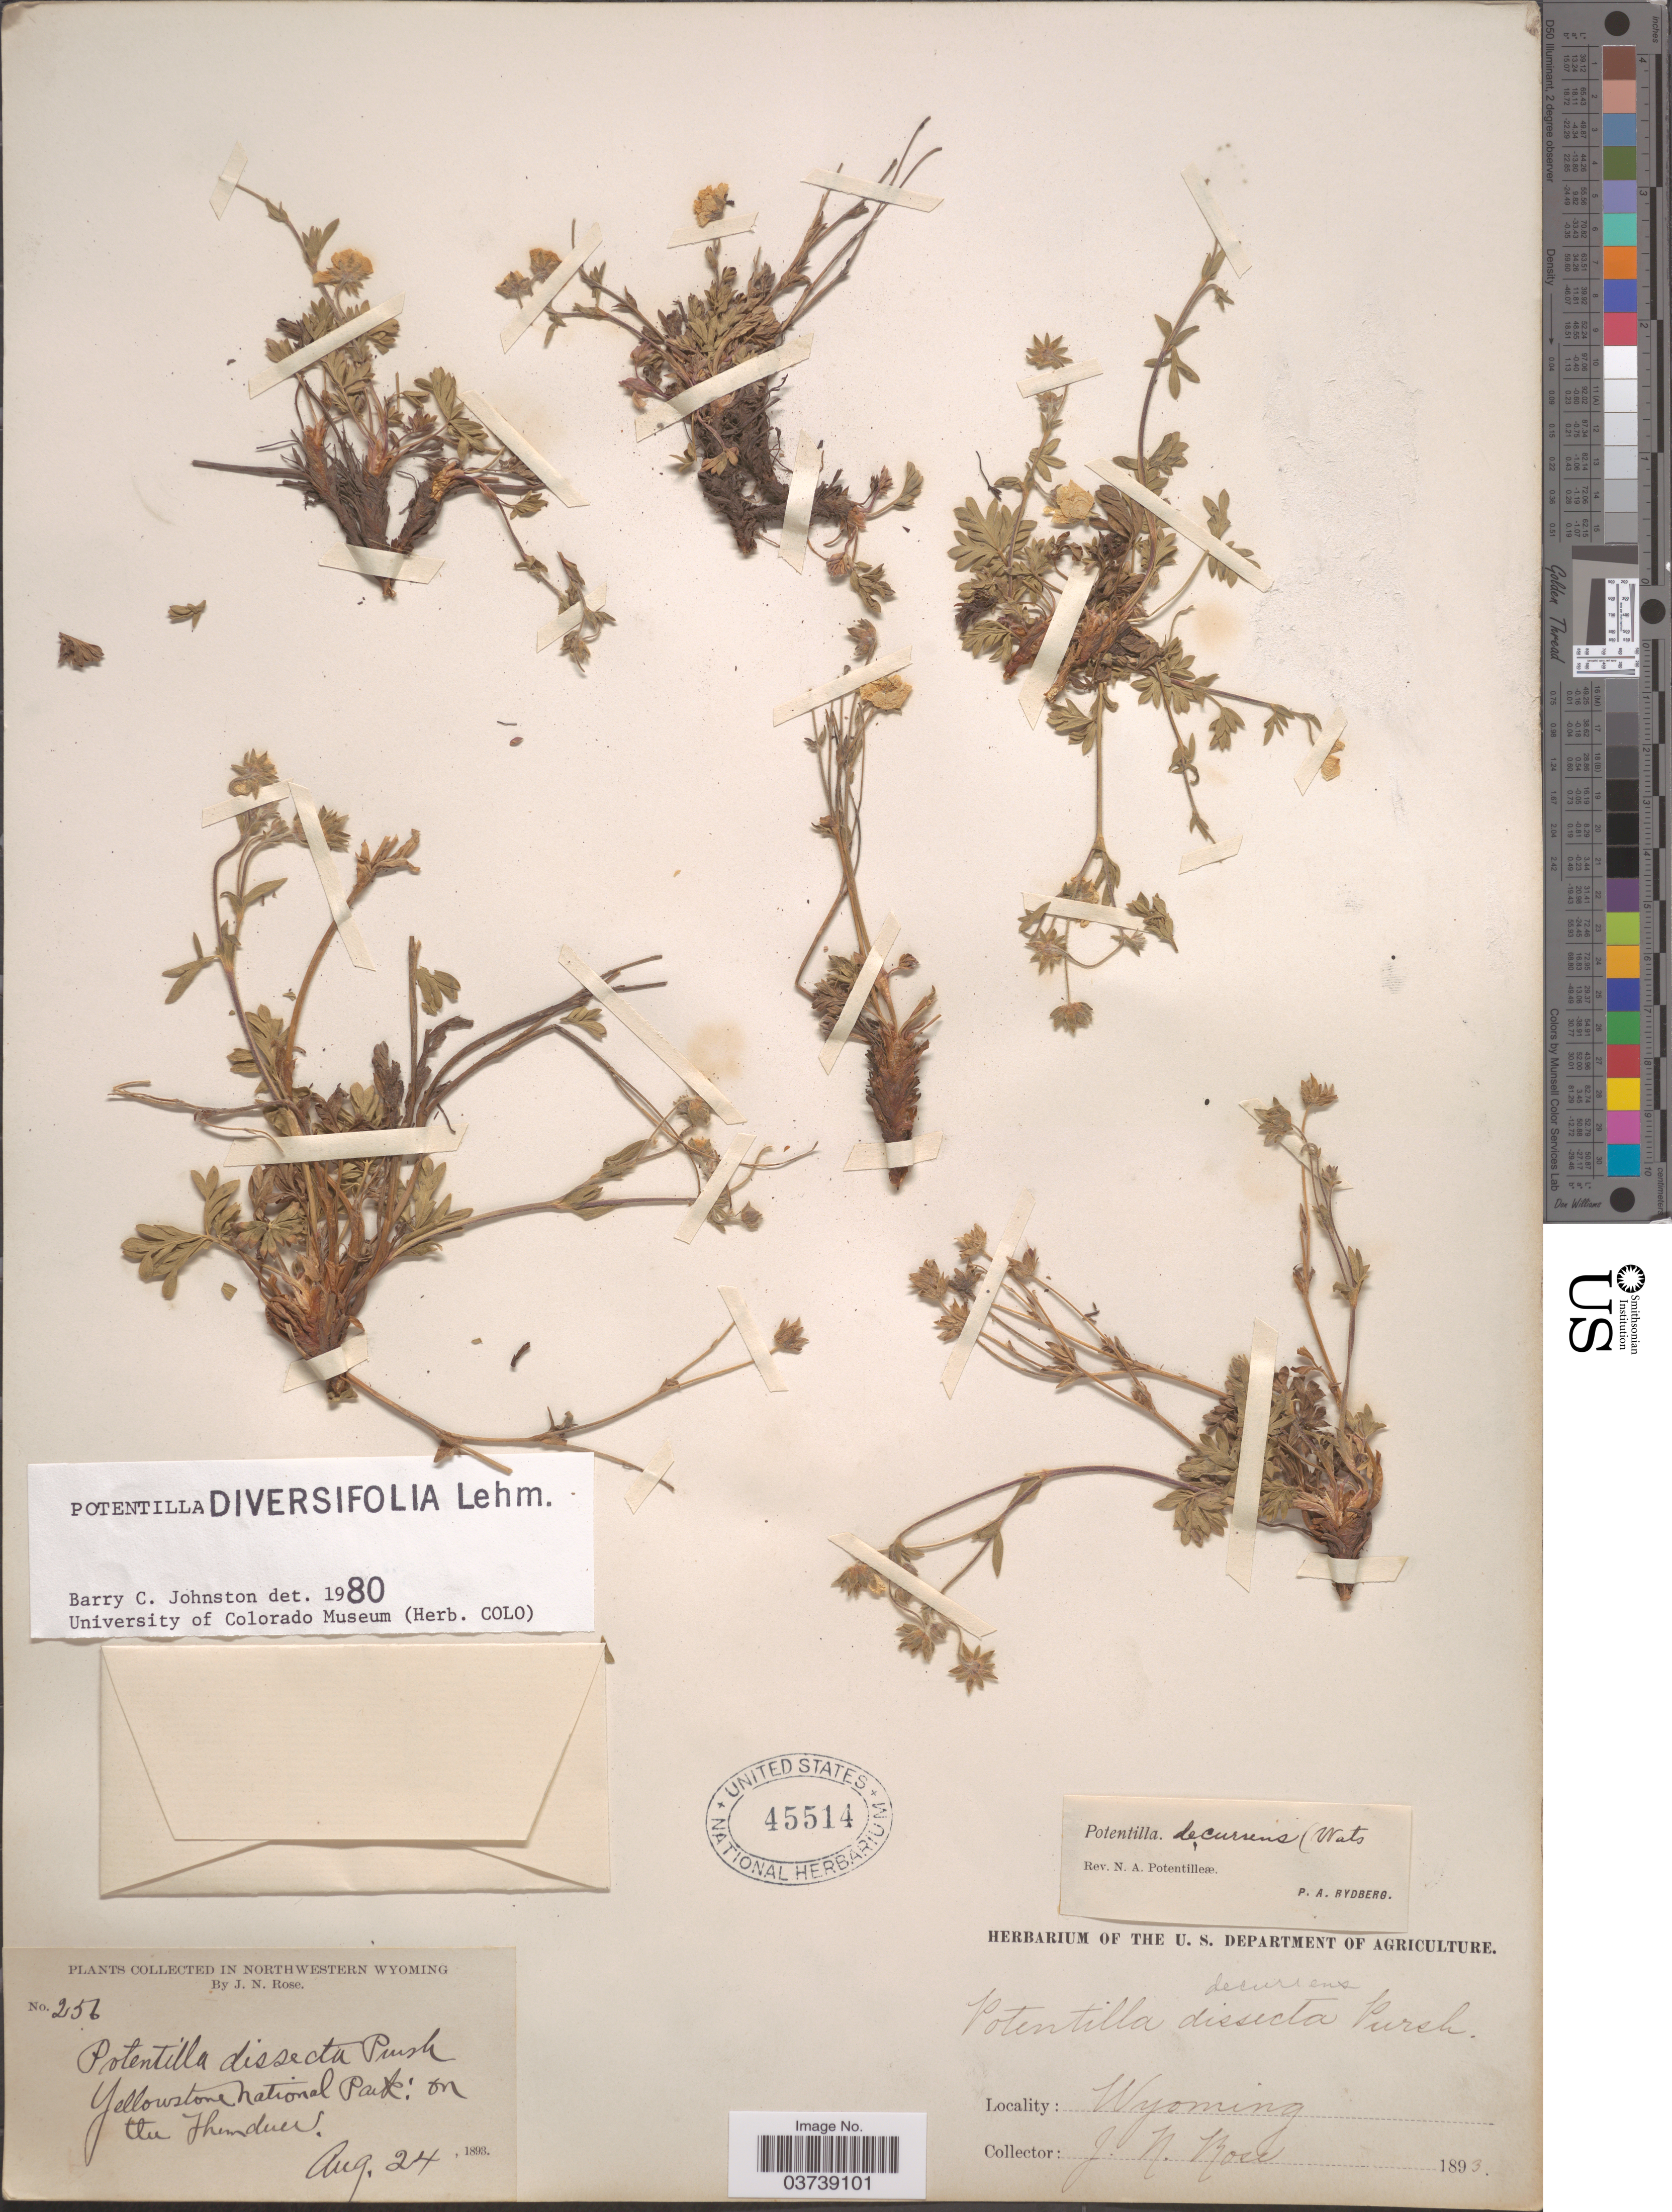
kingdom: Plantae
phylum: Tracheophyta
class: Magnoliopsida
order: Rosales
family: Rosaceae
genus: Potentilla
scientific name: Potentilla diversifolia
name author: Lehm.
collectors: J. N. Rose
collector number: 256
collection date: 1893-08-24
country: United States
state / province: Wyoming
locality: Northwestern Wyoming. Yellowstone National Park: on the Ihendue.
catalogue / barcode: US 45514